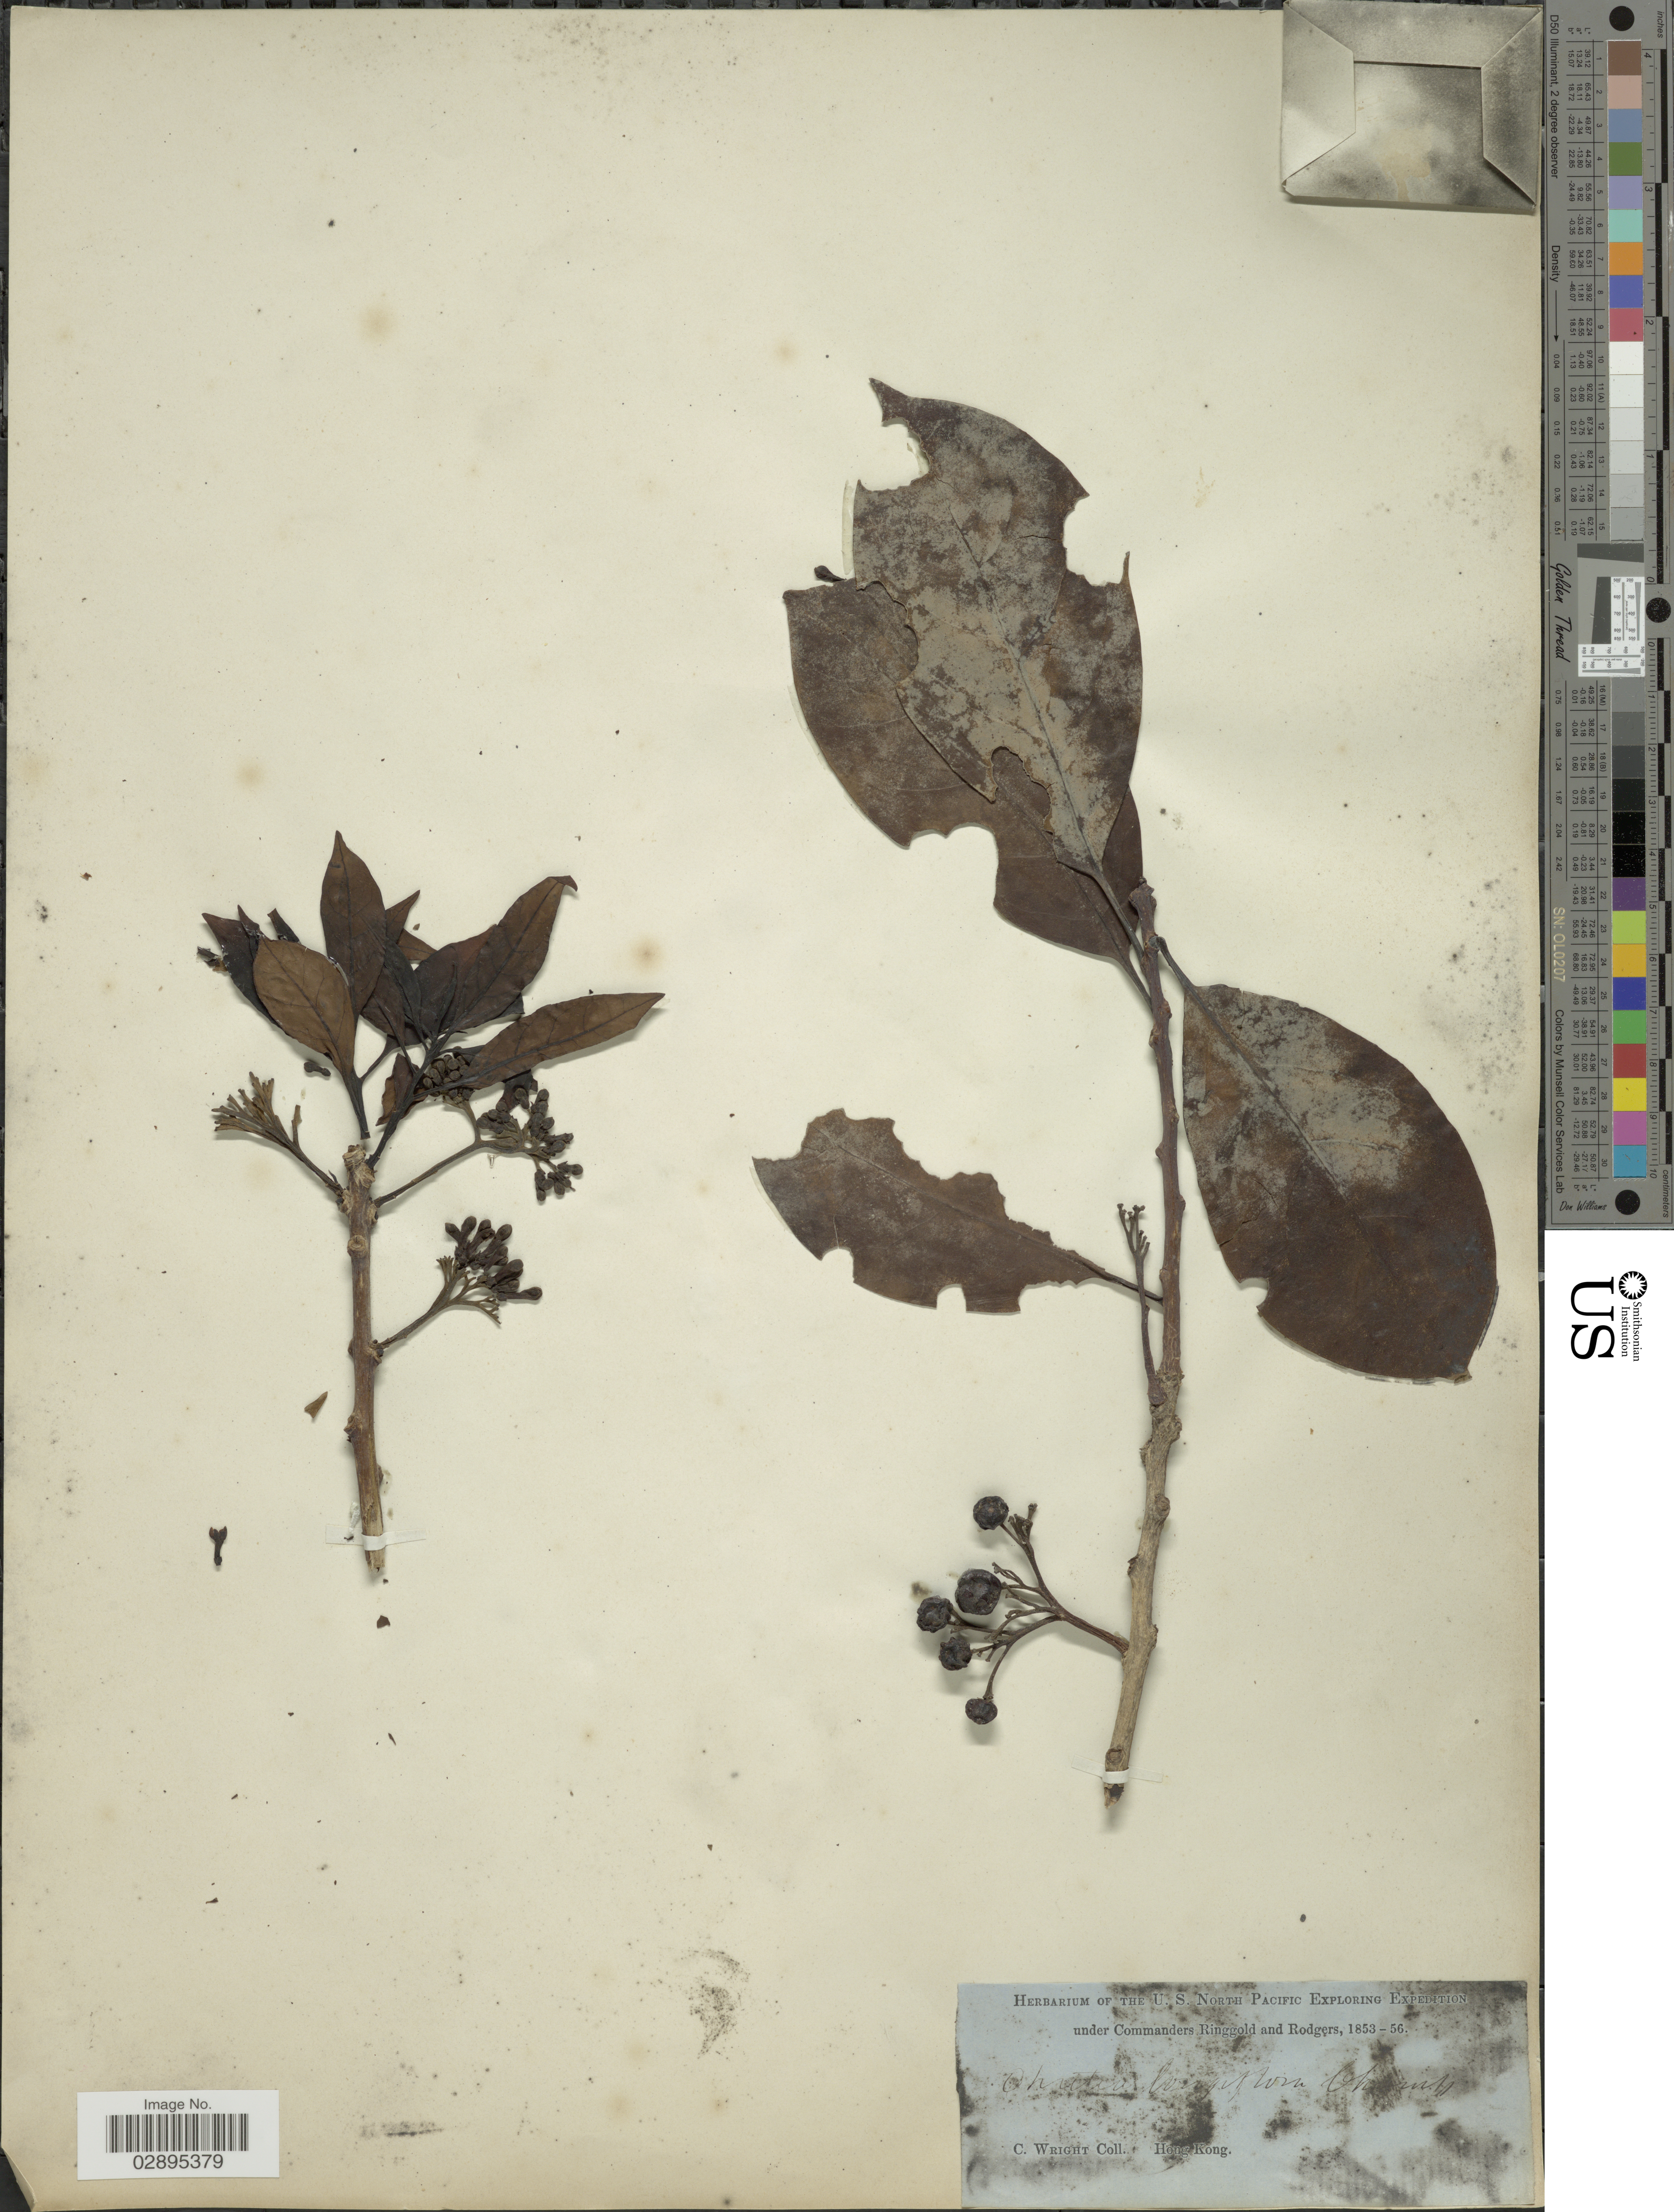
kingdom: Plantae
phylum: Tracheophyta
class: Magnoliopsida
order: Boraginales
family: Ehretiaceae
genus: Ehretia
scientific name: Ehretia longiflora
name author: Champ. ex Benth.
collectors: C. Wright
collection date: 1853/1856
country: China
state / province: Hong Kong